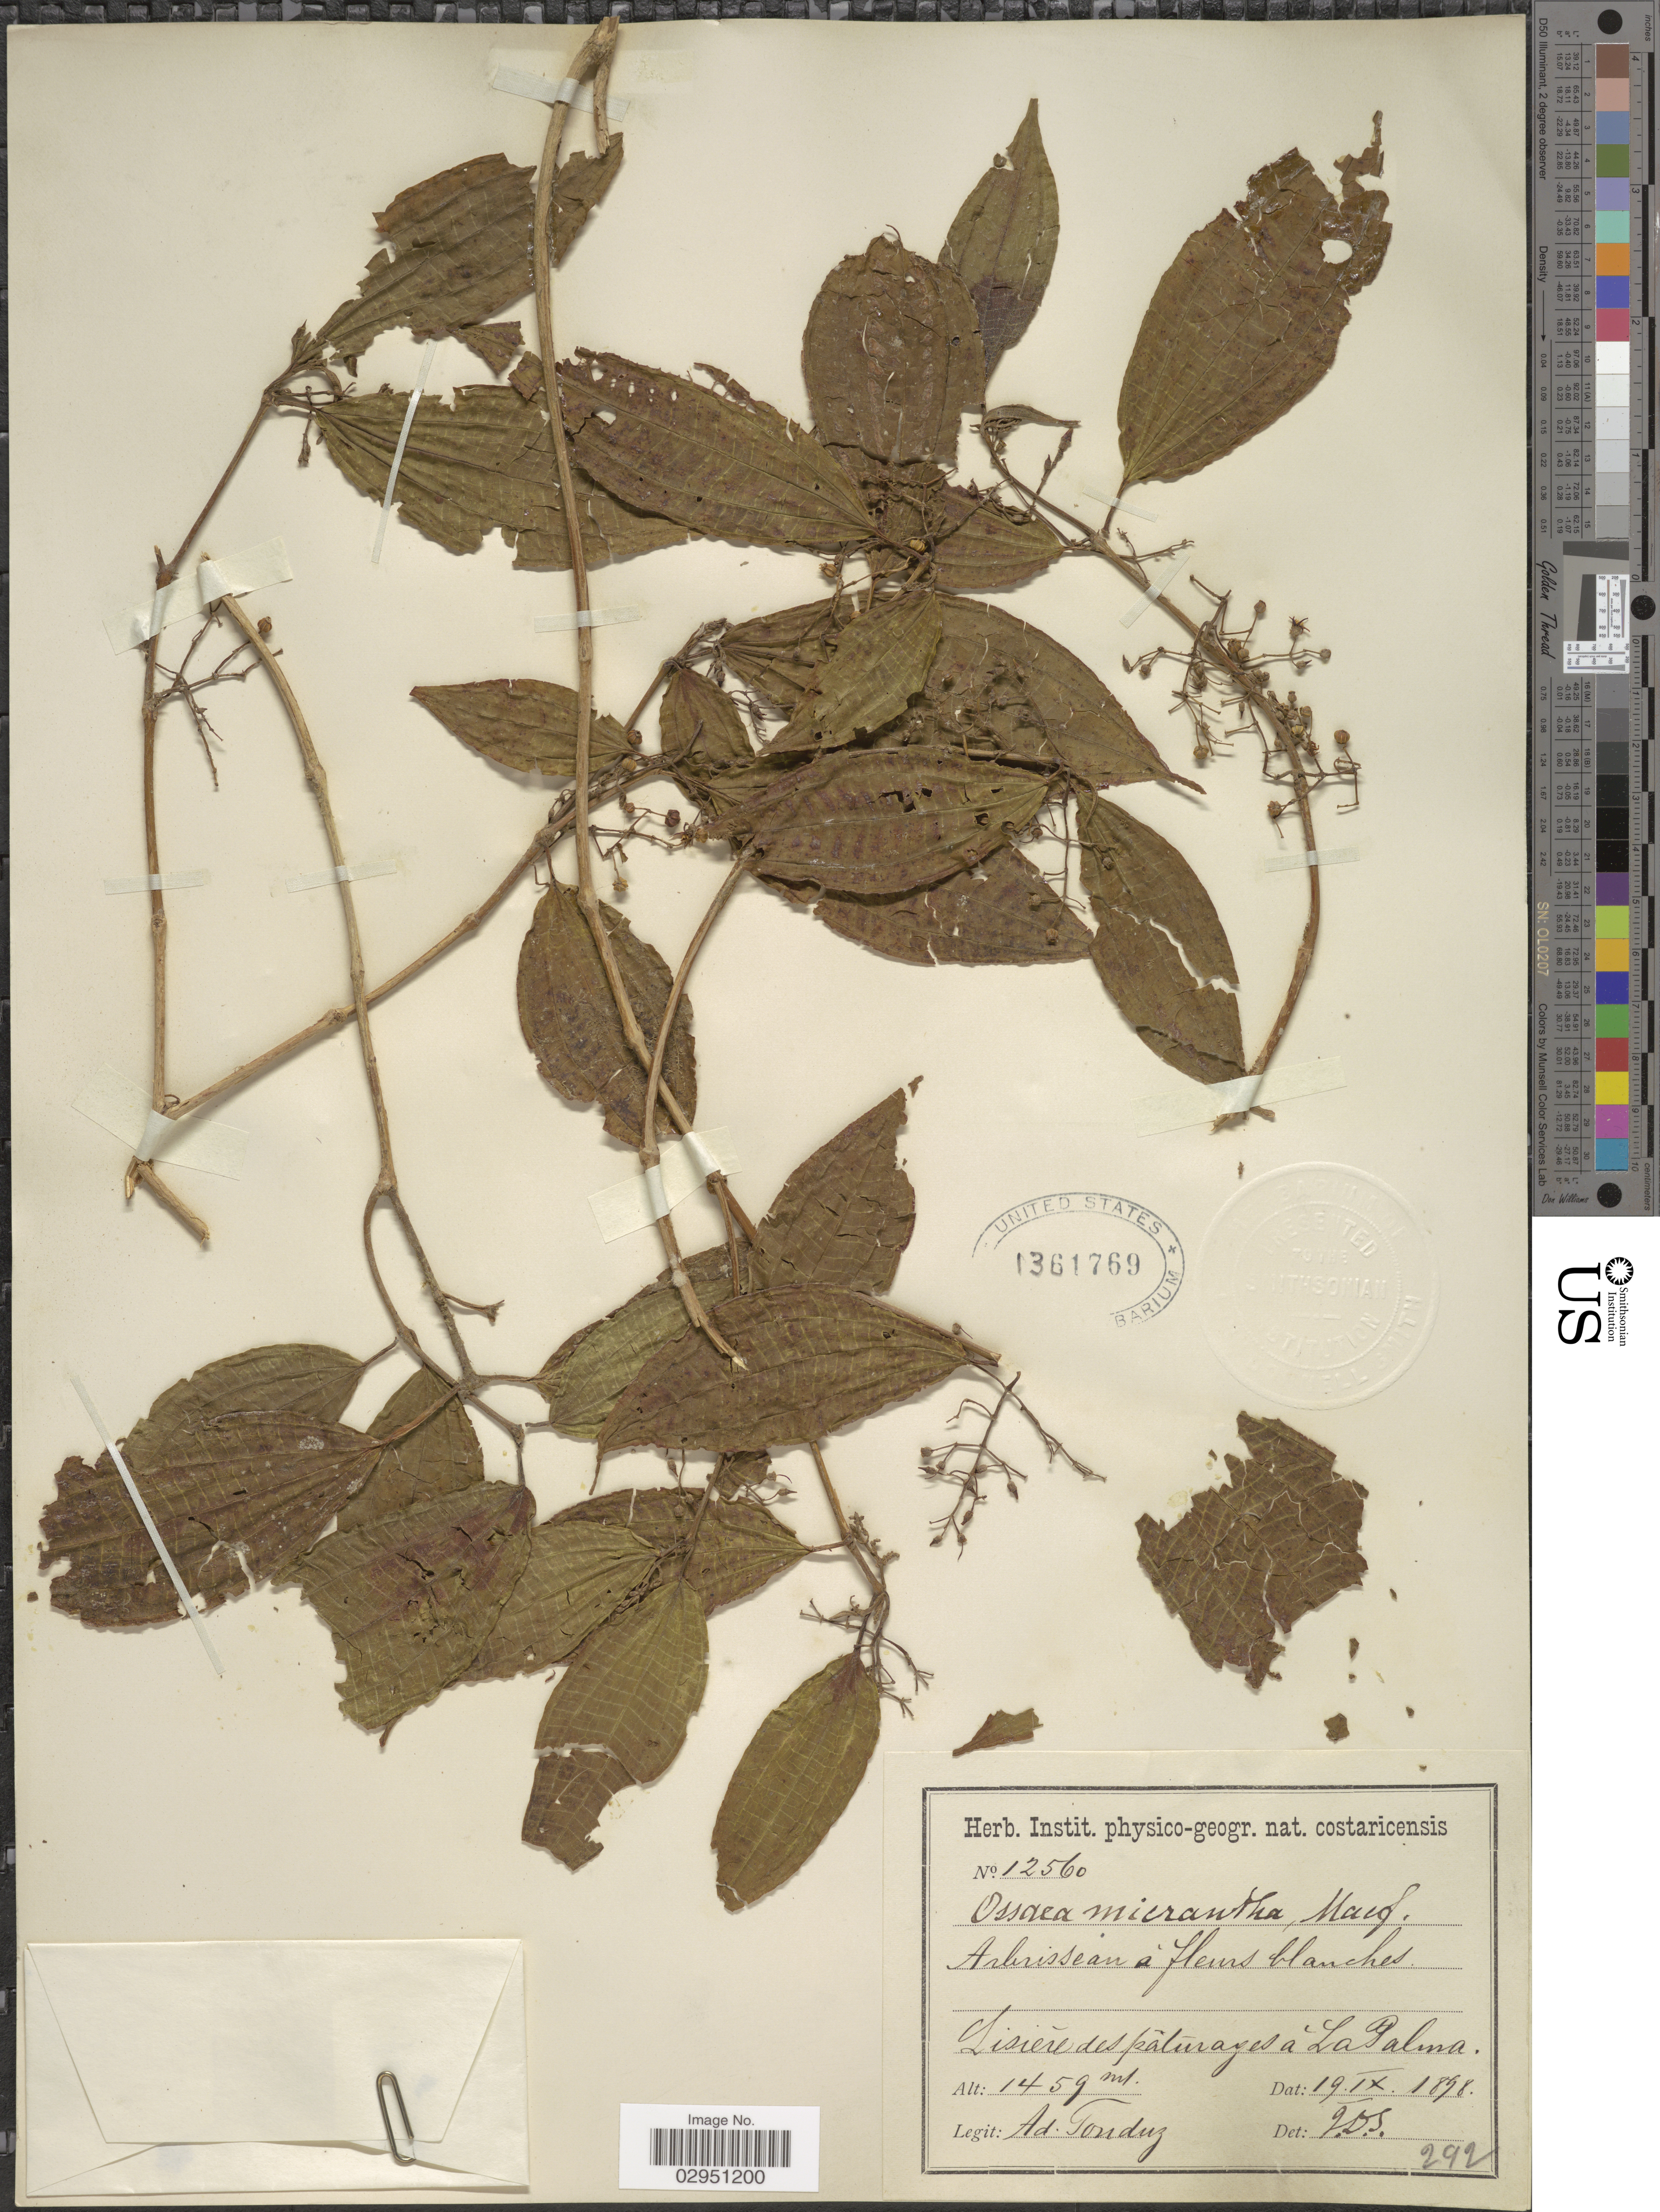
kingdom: Plantae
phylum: Tracheophyta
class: Magnoliopsida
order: Myrtales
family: Melastomataceae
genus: Ossaea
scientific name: Ossaea micrantha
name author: (Sw.) Macfad. ex Cogn.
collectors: A. Tonduz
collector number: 12560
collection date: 1898-09-19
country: Costa Rica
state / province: Puntarenas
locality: Lisière des pâturages a La Palma.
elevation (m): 1459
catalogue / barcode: US 1361769